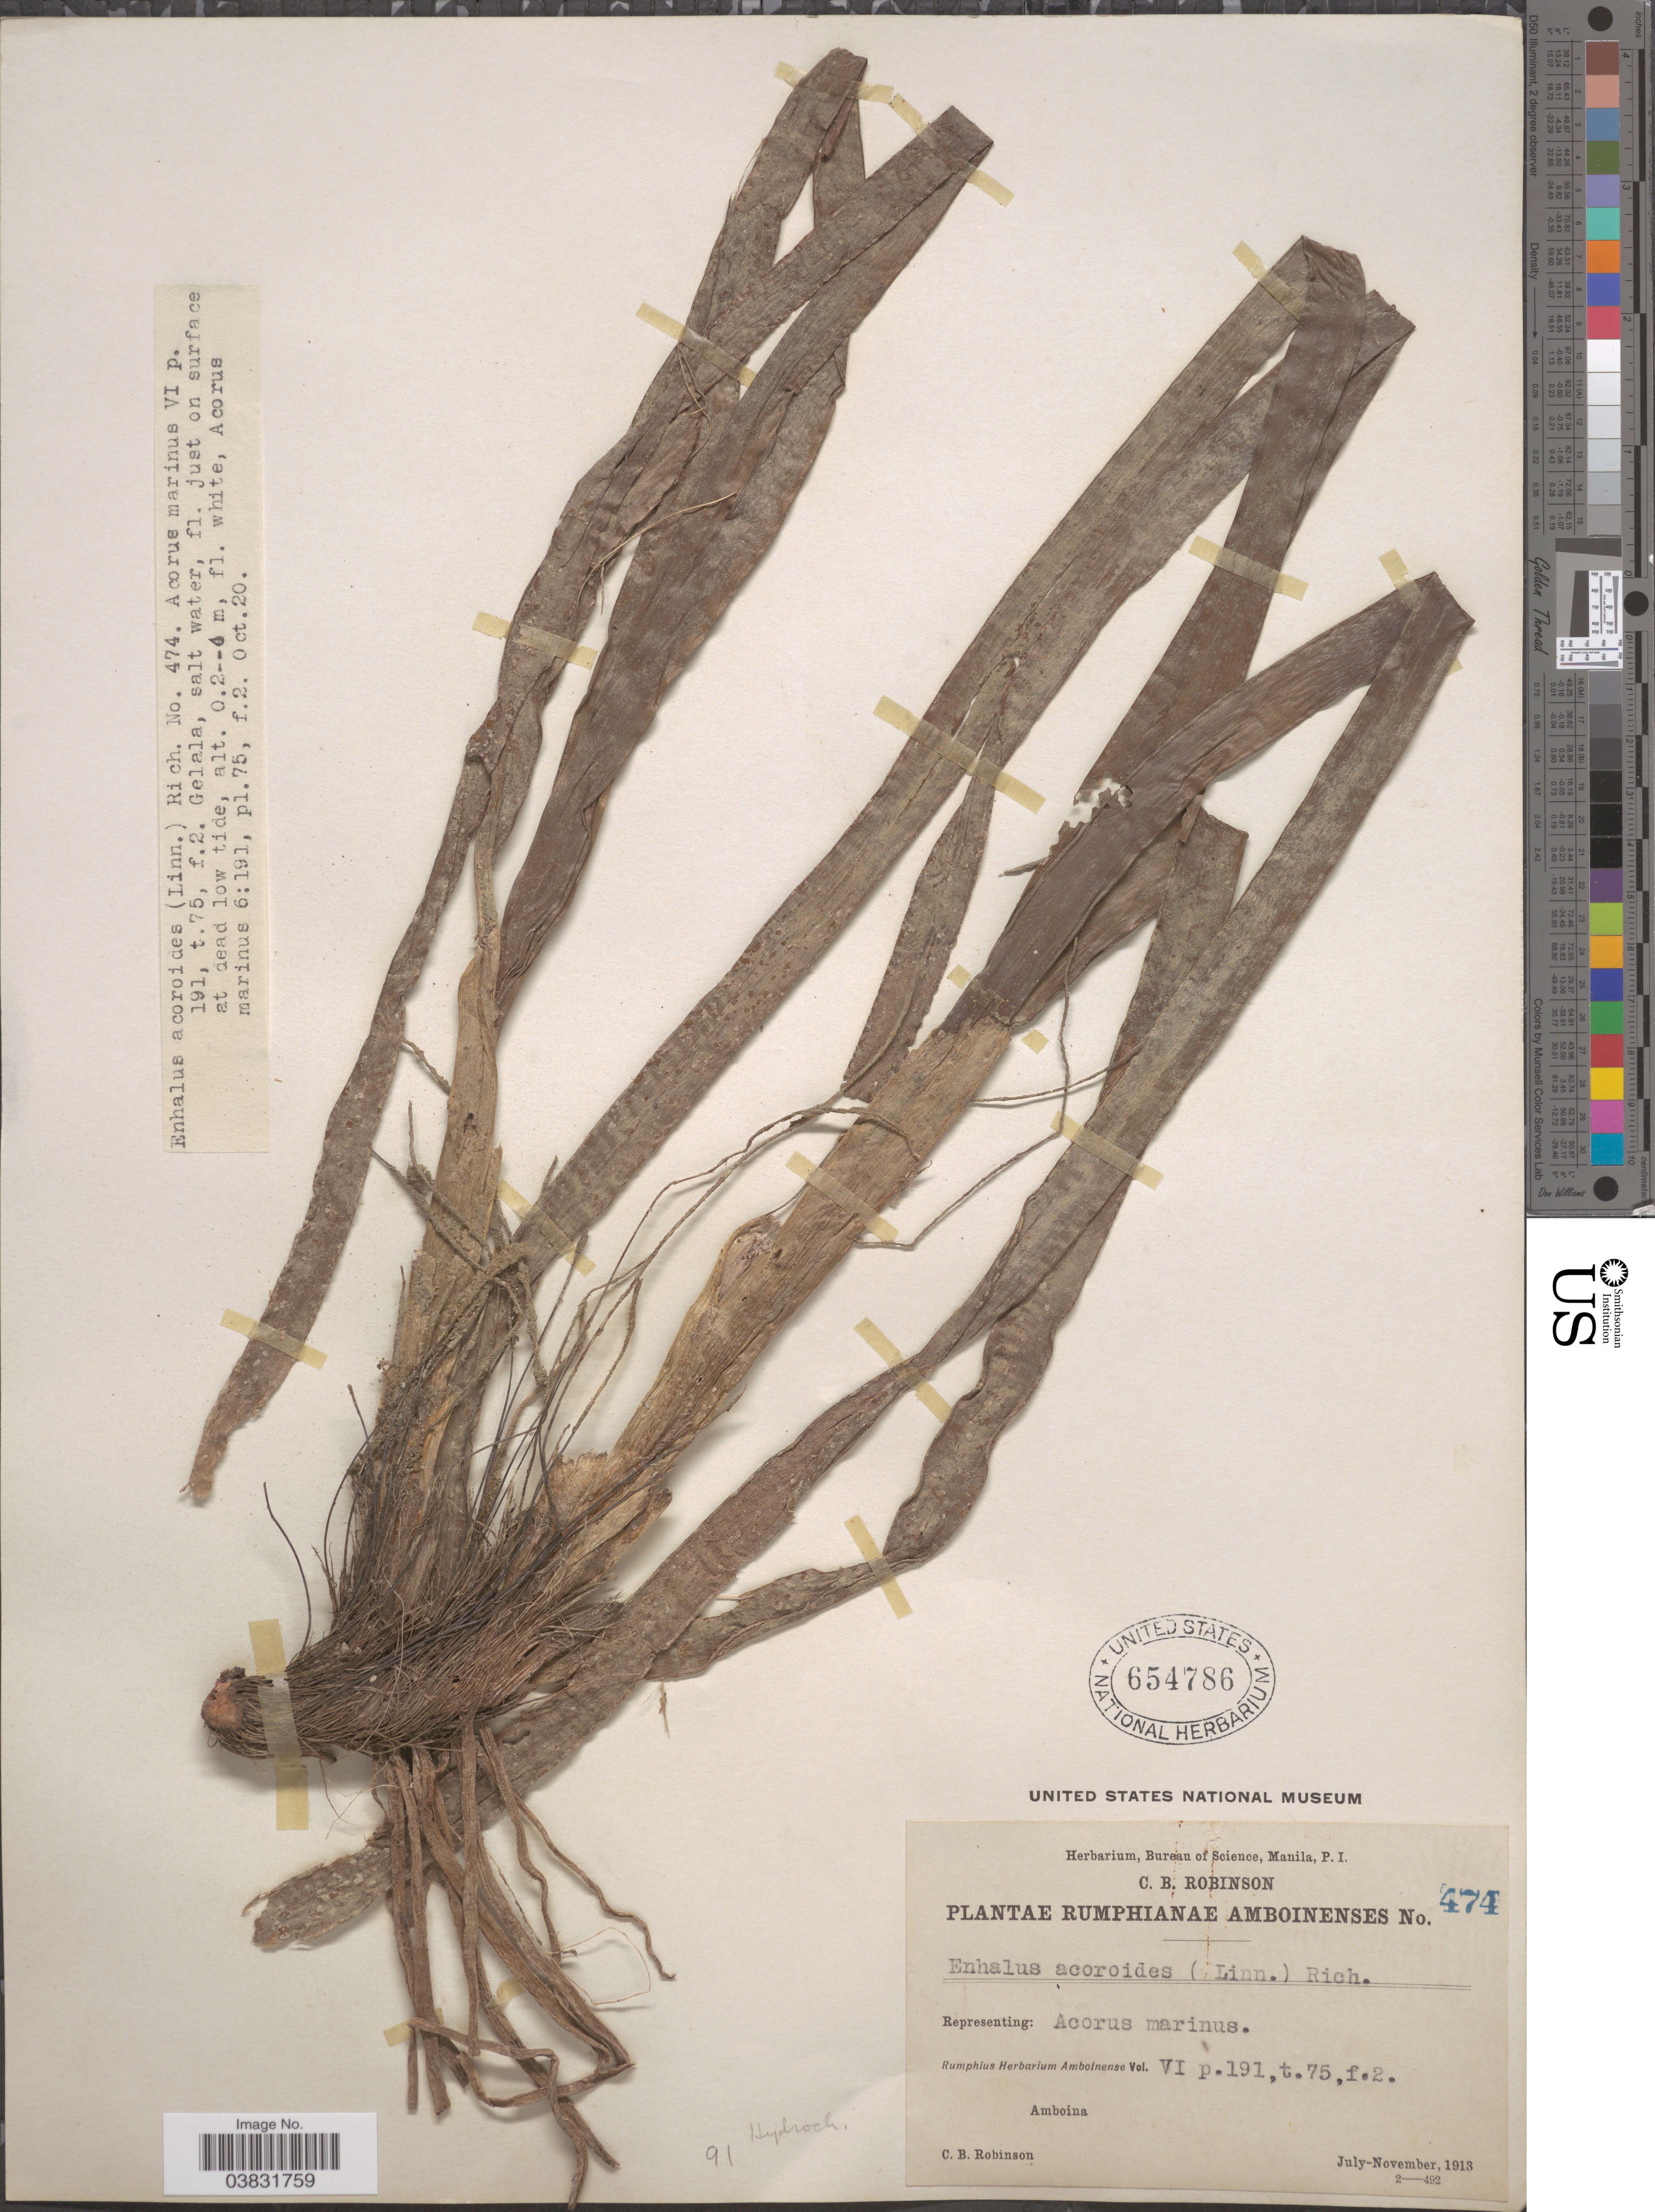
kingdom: Plantae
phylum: Tracheophyta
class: Liliopsida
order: Alismatales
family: Hydrocharitaceae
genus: Enhalus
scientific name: Enhalus acoroides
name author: (L. f.) Royle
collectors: C. Robinson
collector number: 474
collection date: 1913-10-20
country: Indonesia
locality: Amboina.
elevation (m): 0.2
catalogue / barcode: US 654786